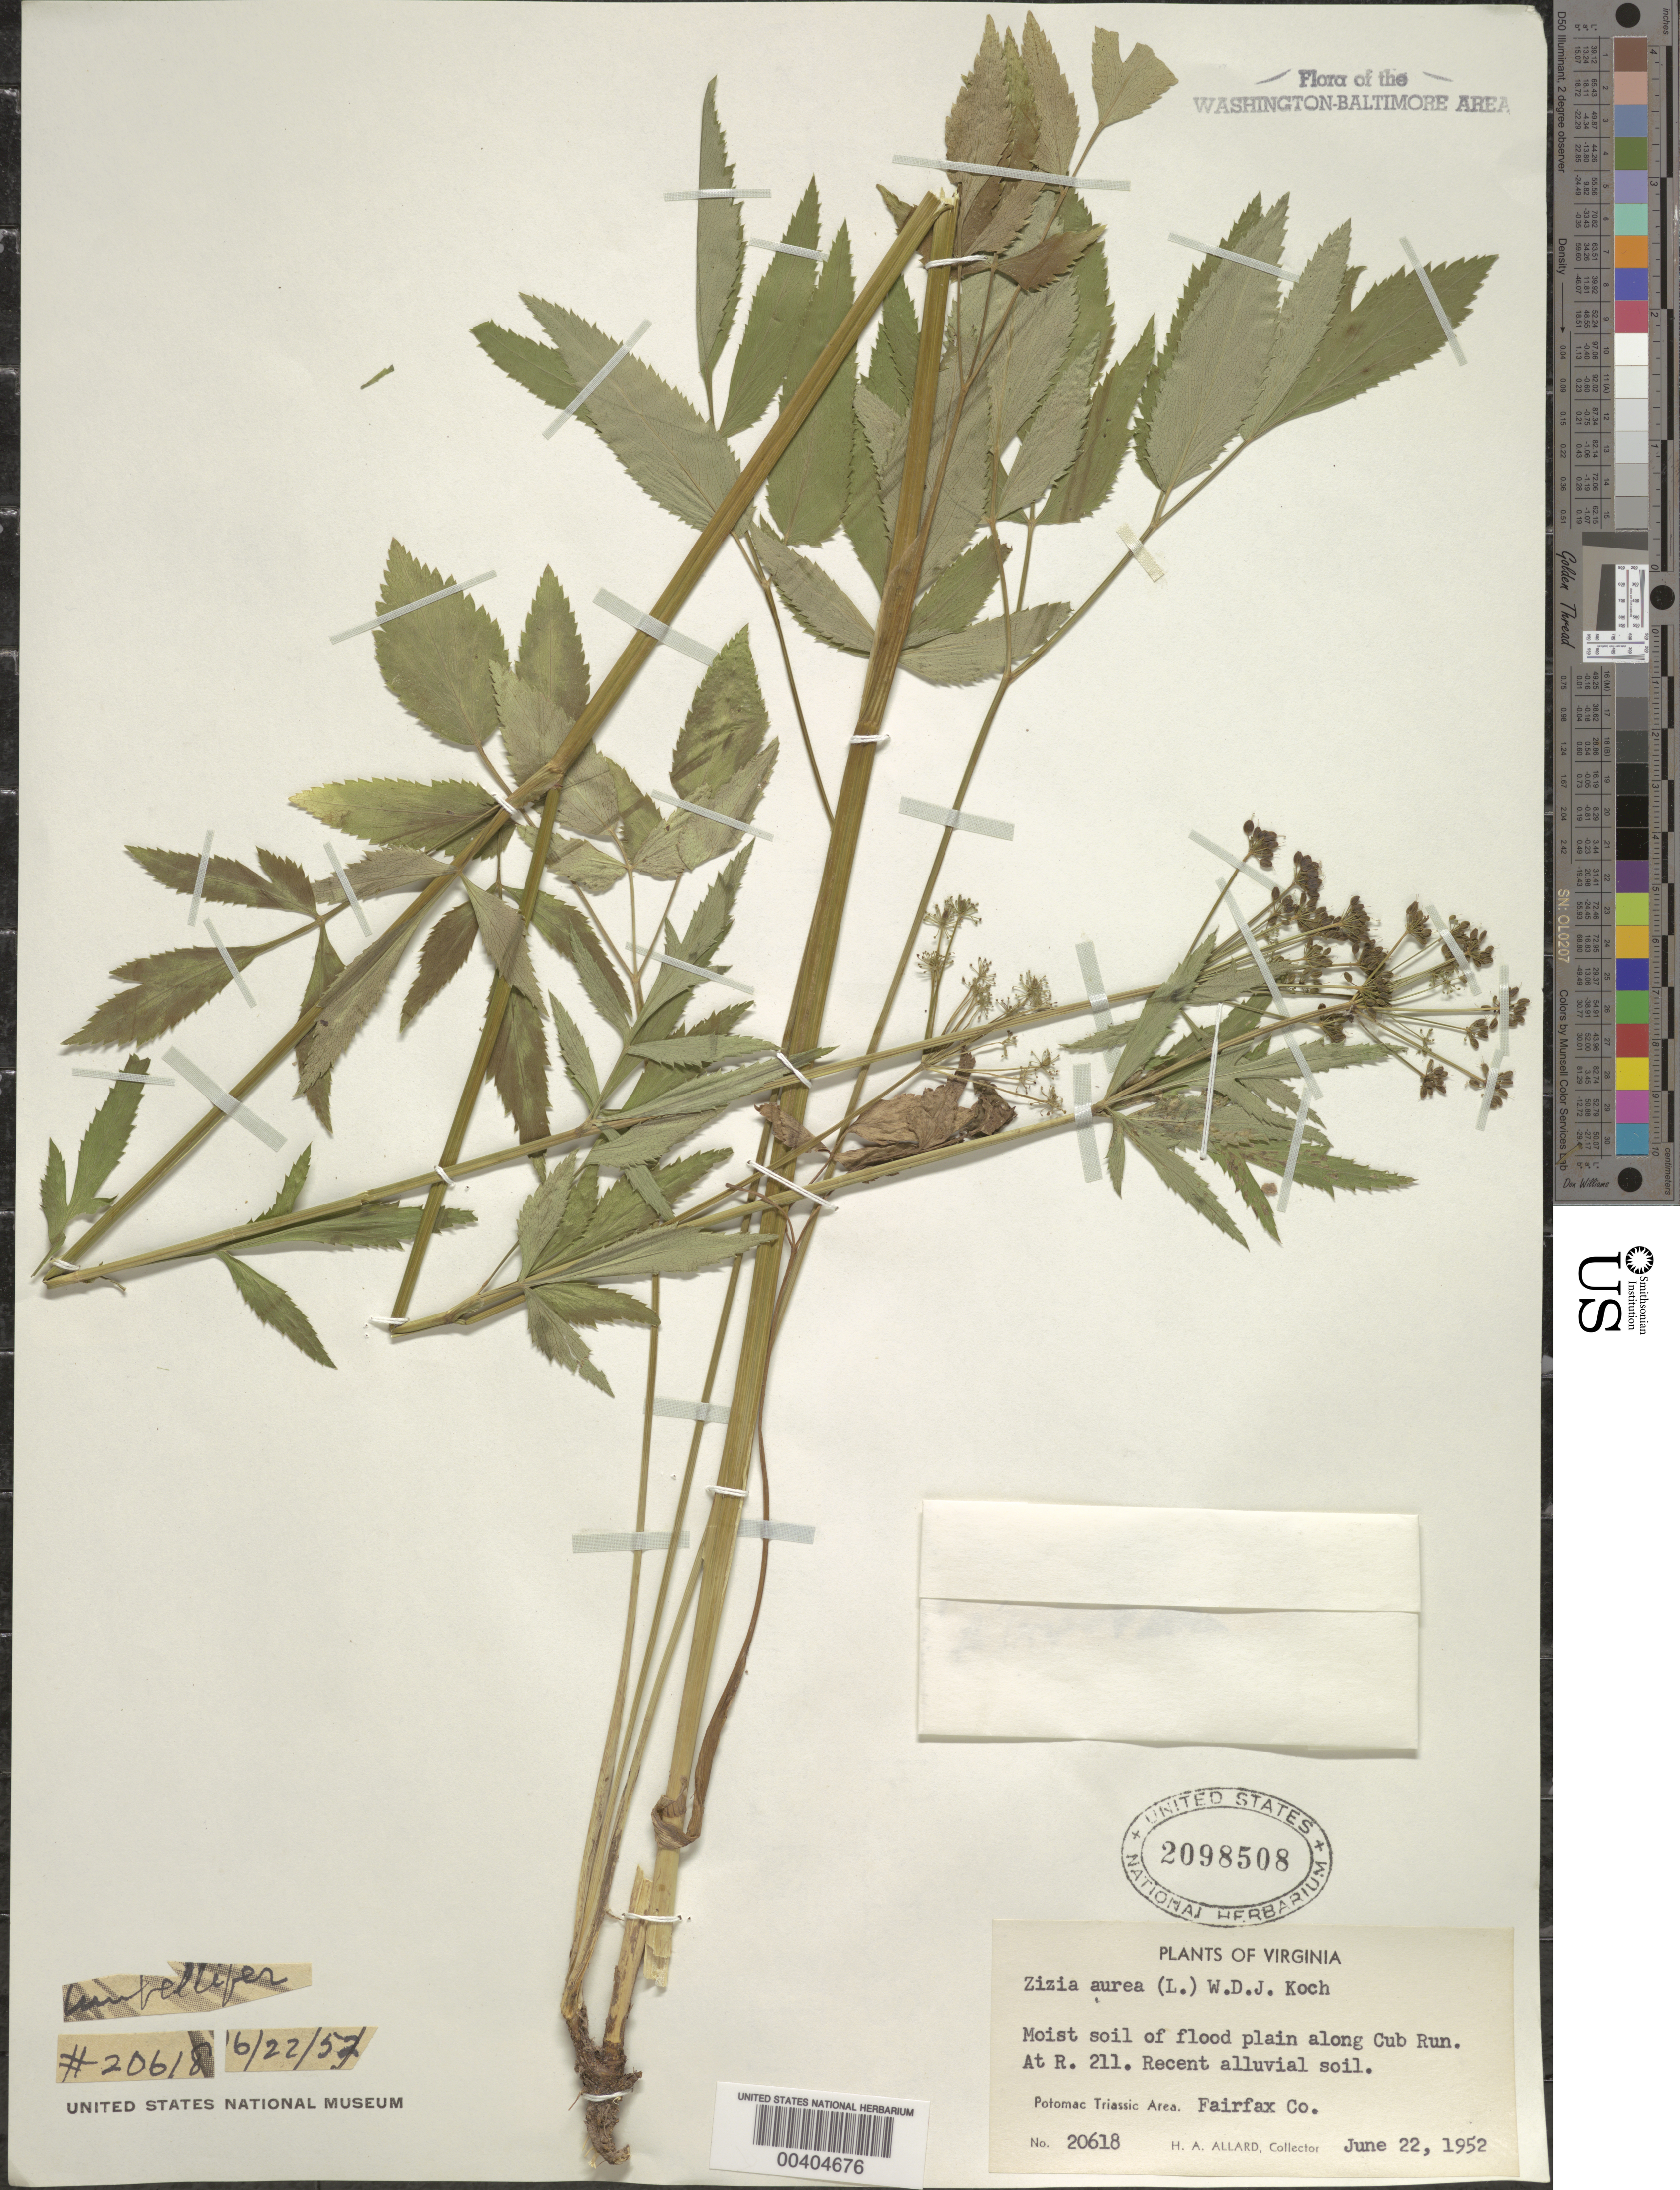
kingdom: Plantae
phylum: Tracheophyta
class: Magnoliopsida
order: Apiales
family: Apiaceae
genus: Zizia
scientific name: Zizia aurea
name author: (L.) Koch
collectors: H. A. Allard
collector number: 20618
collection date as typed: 22 Jun 1952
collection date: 1952-06-22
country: United States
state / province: Virginia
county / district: Fairfax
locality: Cub Run at 211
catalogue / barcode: US 2098508